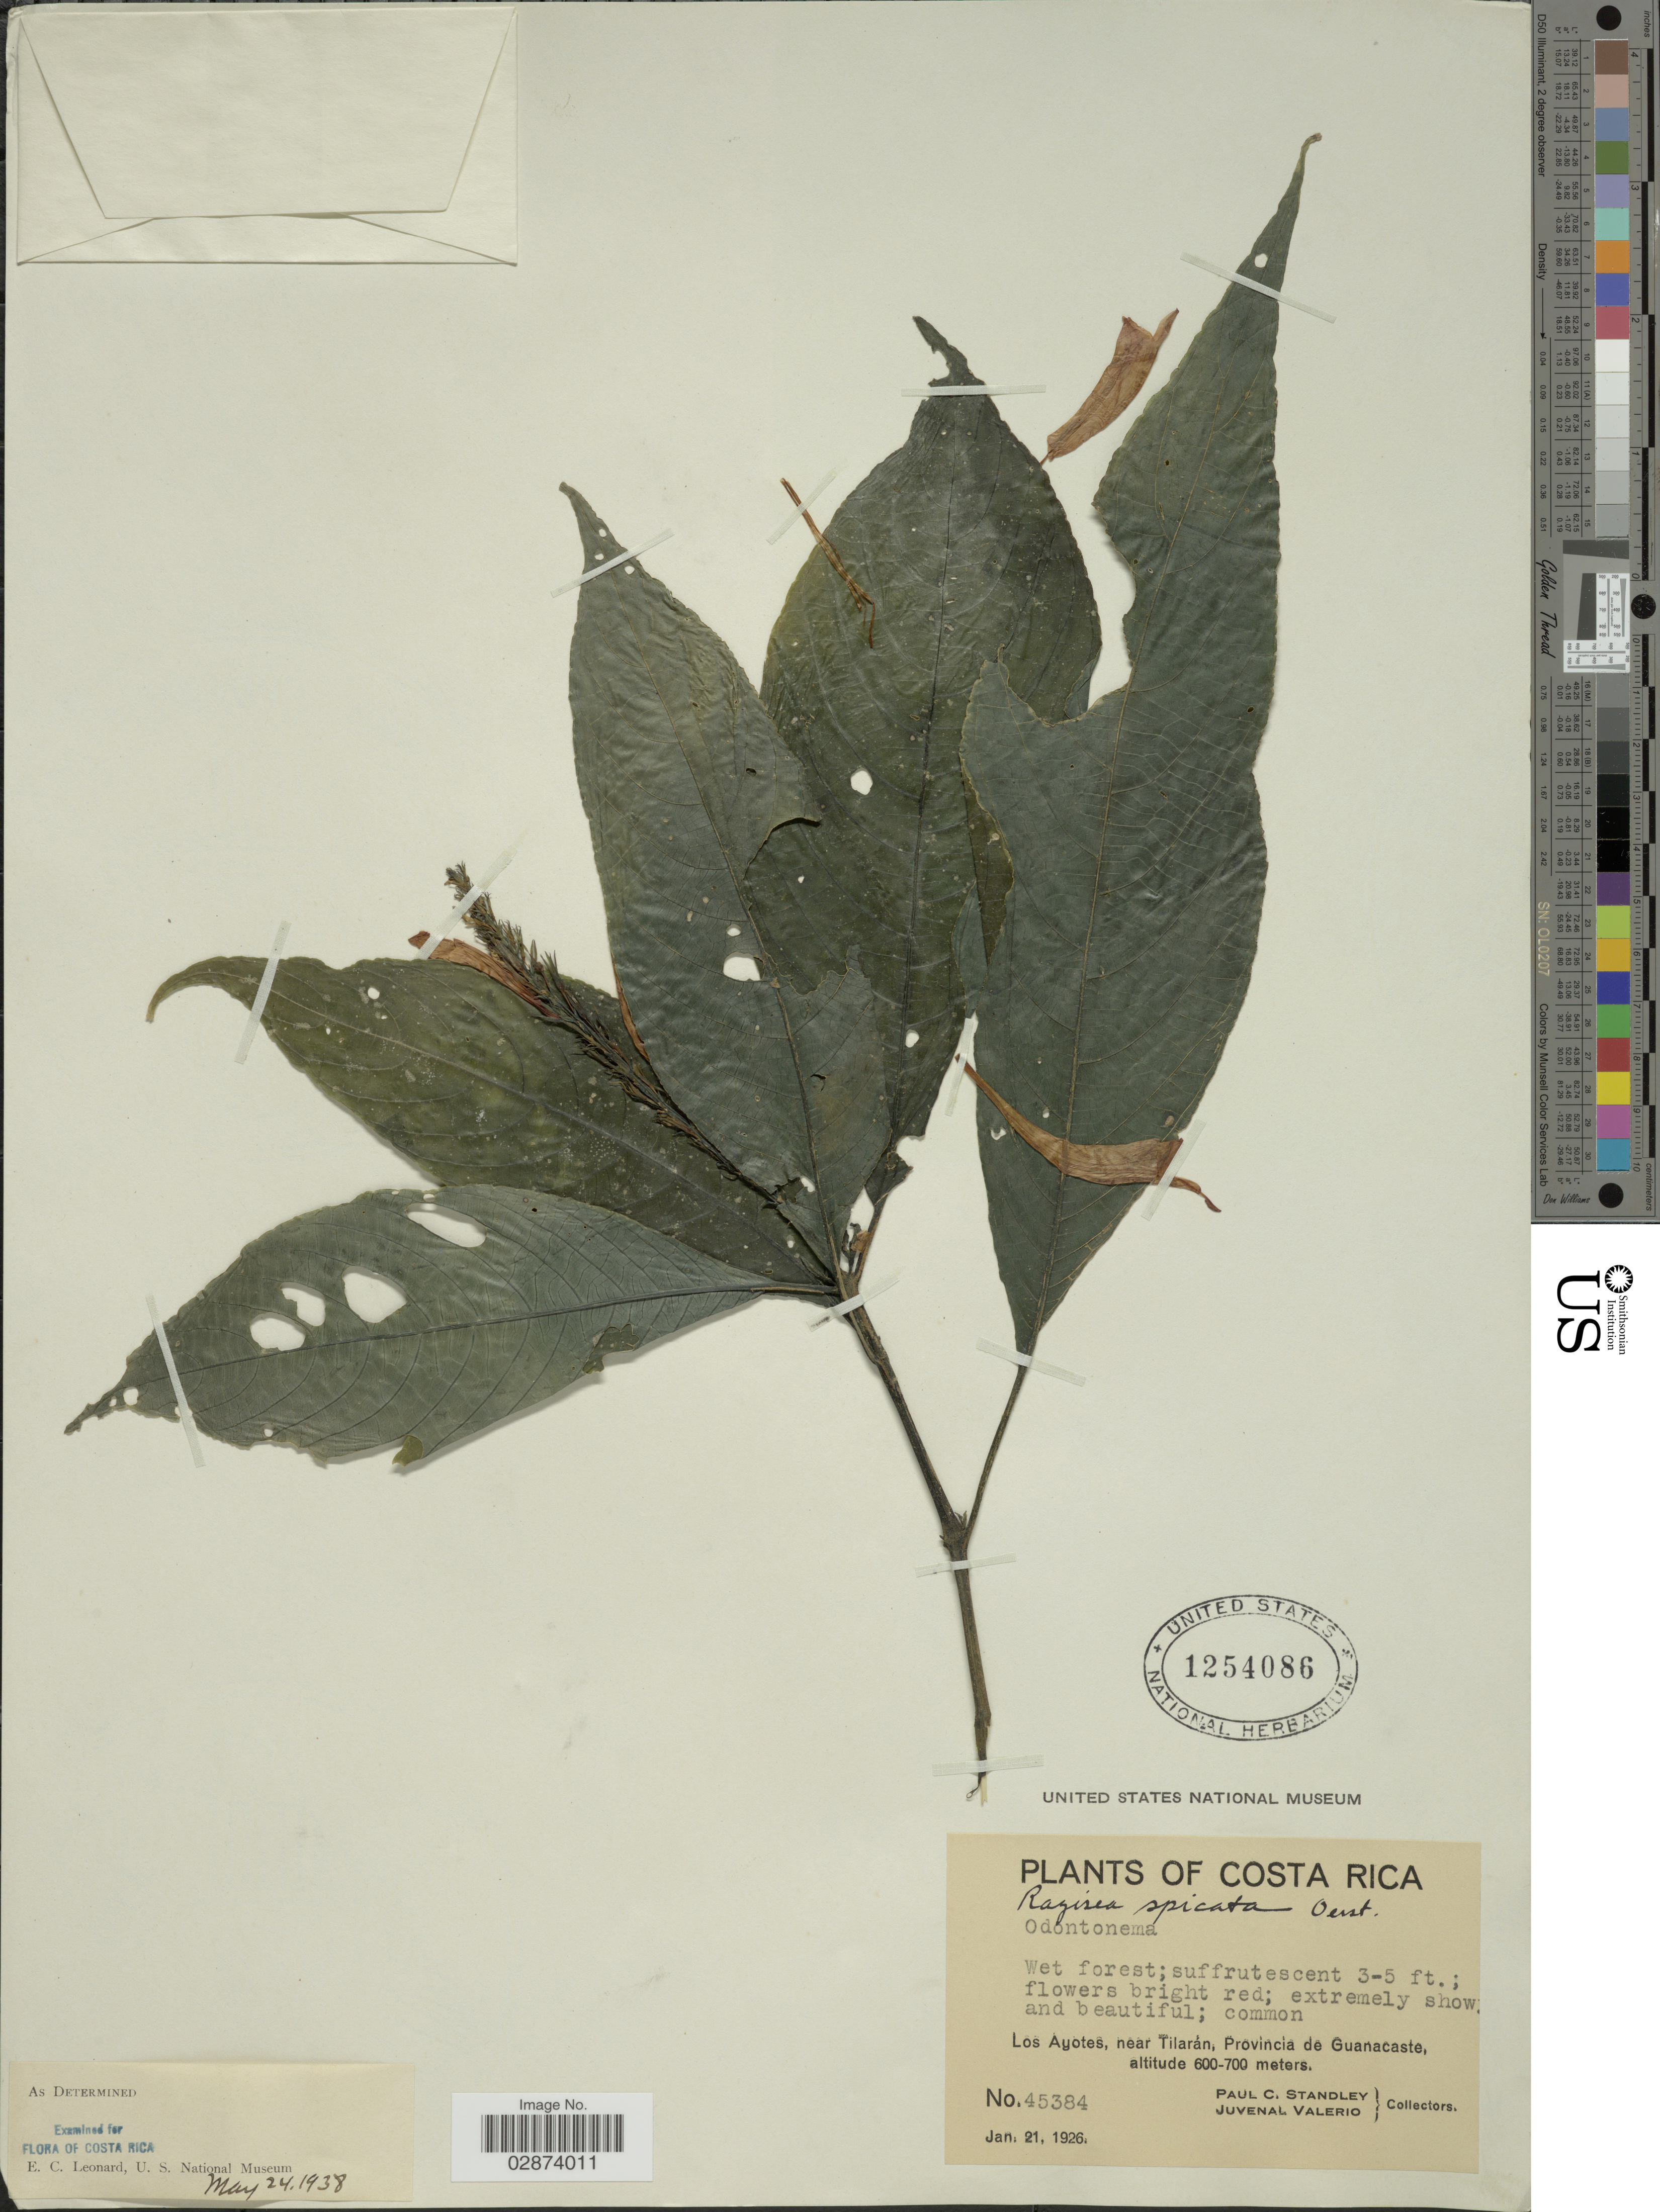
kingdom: Plantae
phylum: Tracheophyta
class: Magnoliopsida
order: Lamiales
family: Acanthaceae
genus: Razisea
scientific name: Razisea spicata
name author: Oerst.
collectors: P. C. Standley & J. Valerio R.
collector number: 45384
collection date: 1926-01-21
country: Costa Rica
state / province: Guanacaste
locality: Los Ayotes, near Tilarán, Provincia de Guanacaste.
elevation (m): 600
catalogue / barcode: US 1254086